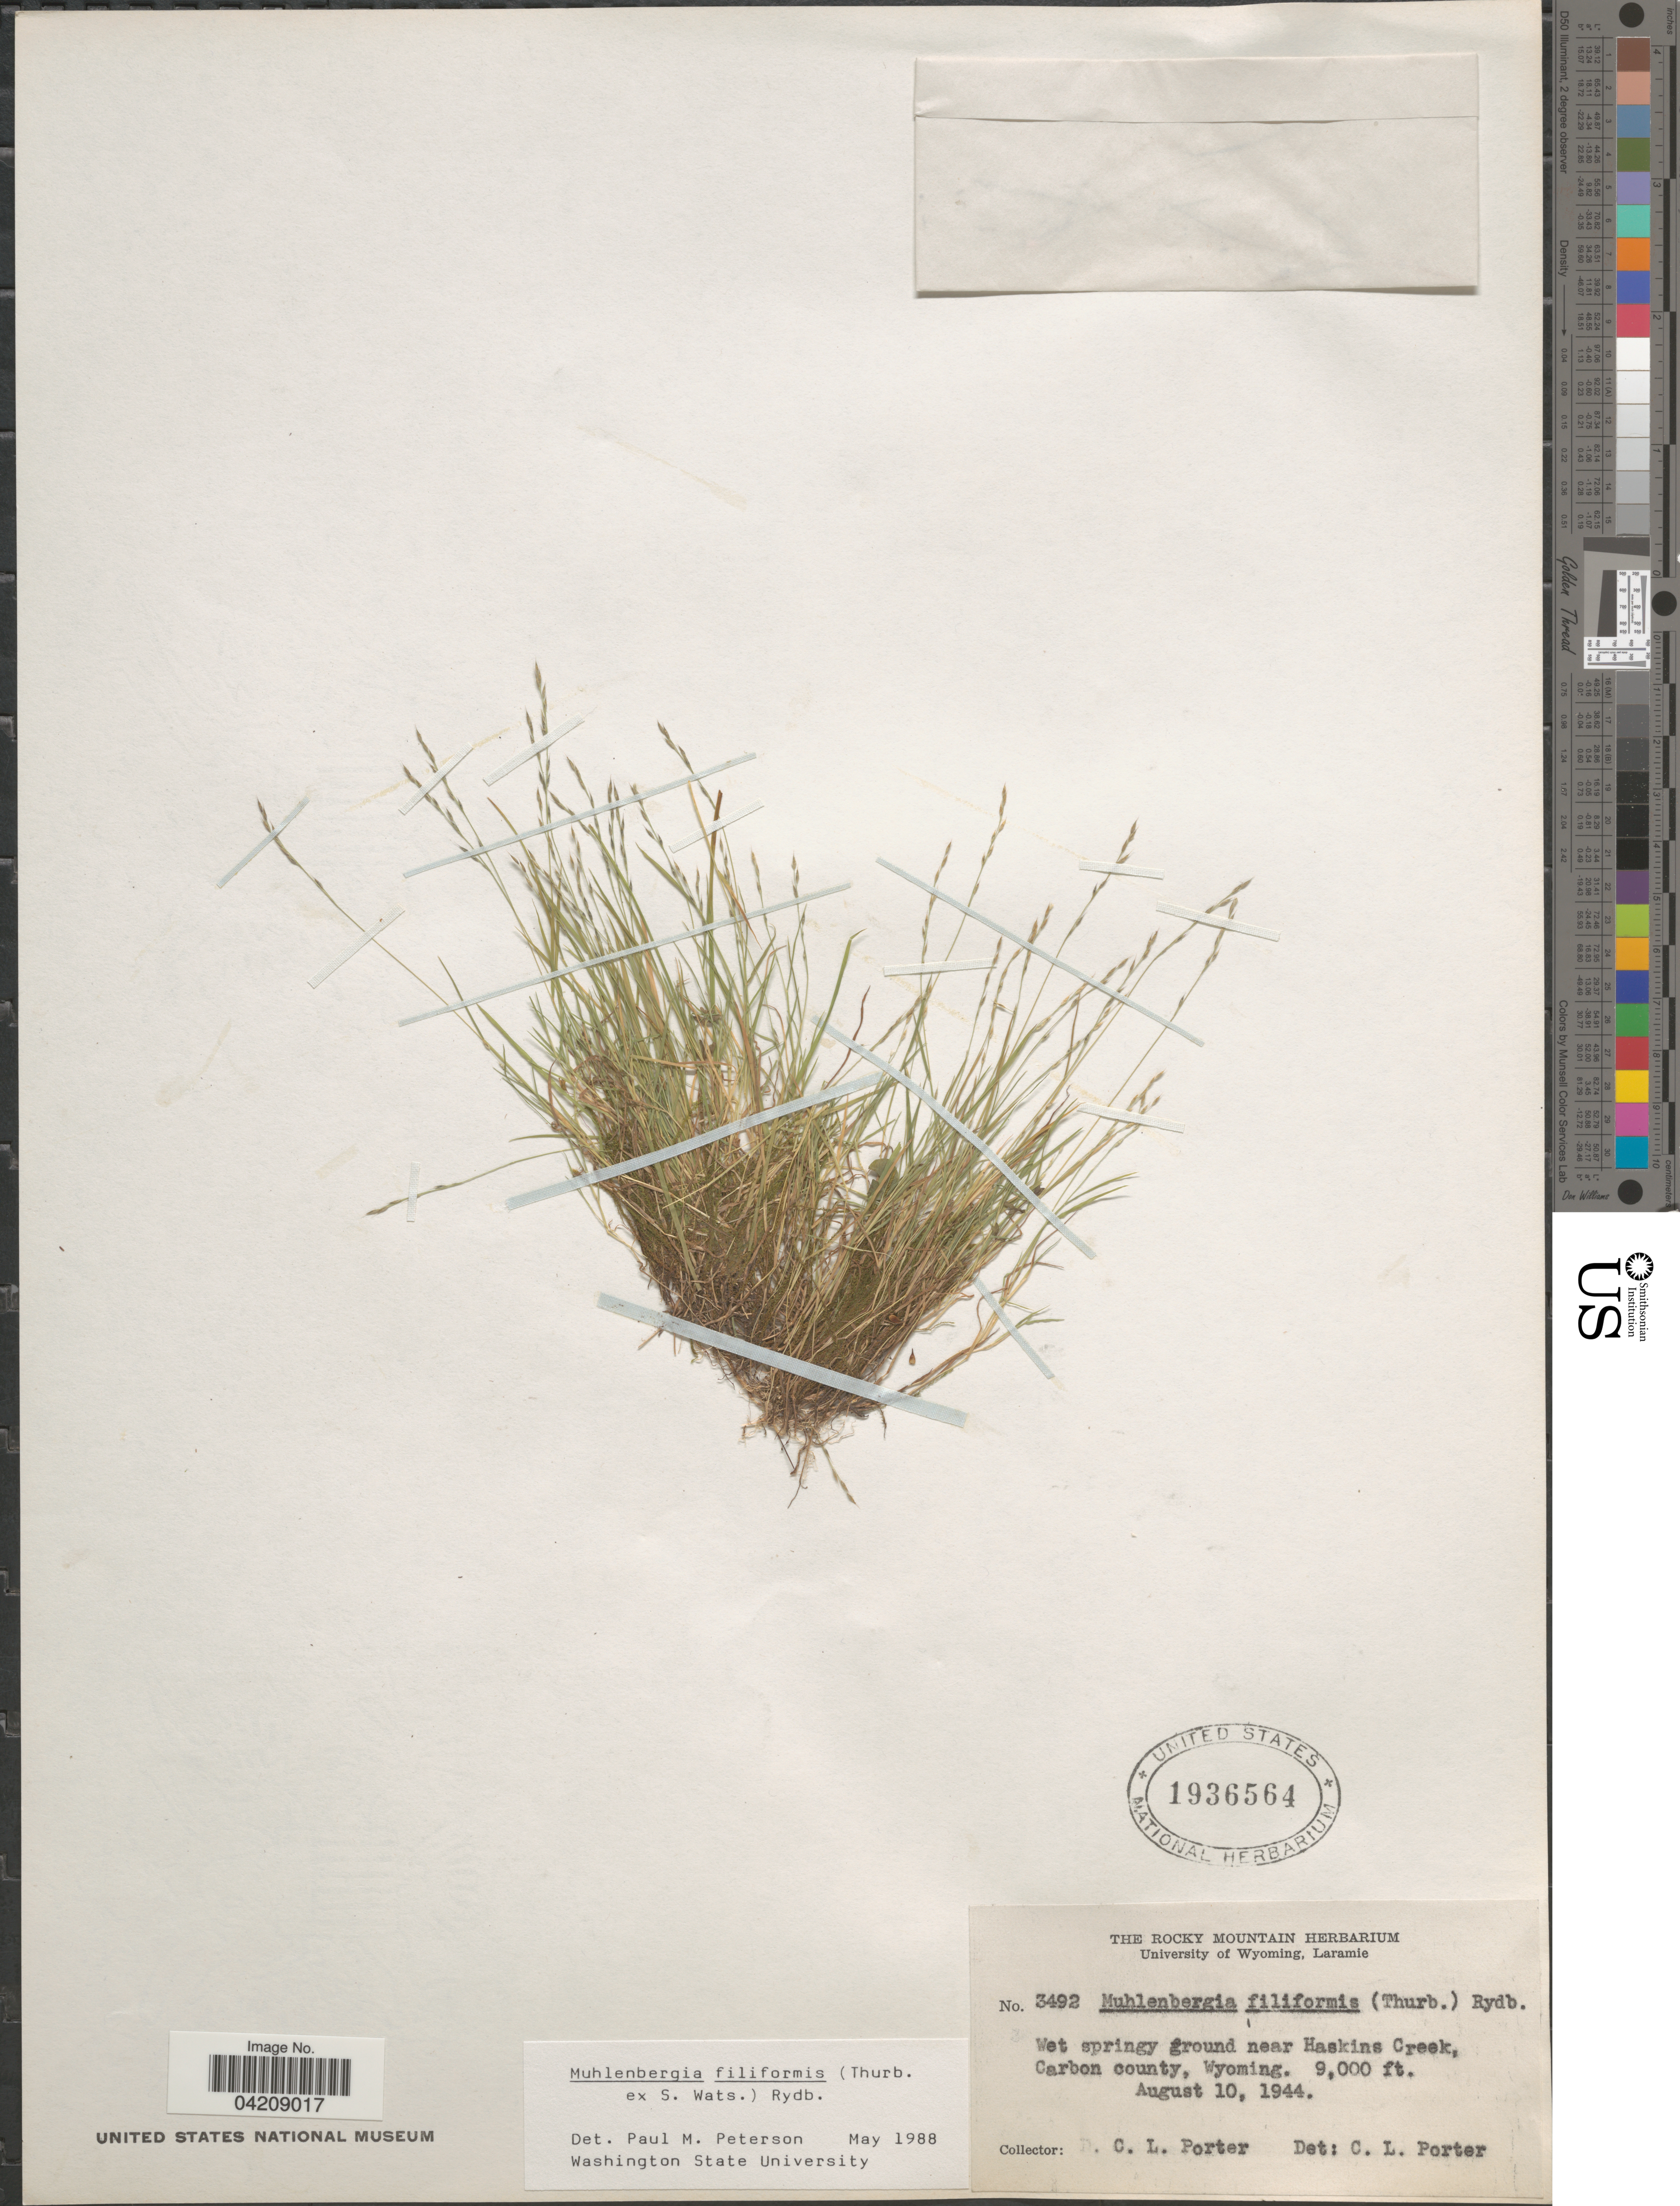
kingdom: Plantae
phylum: Tracheophyta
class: Liliopsida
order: Poales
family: Poaceae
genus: Muhlenbergia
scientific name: Muhlenbergia filiformis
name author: (Thurb. ex S. Watson) Rydb.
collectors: C. L. Porter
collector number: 3492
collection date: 1944-08-10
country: United States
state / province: Wyoming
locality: Wet springy ground near Haskins Creek, Carbon county.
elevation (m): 2743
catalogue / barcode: US 1936564